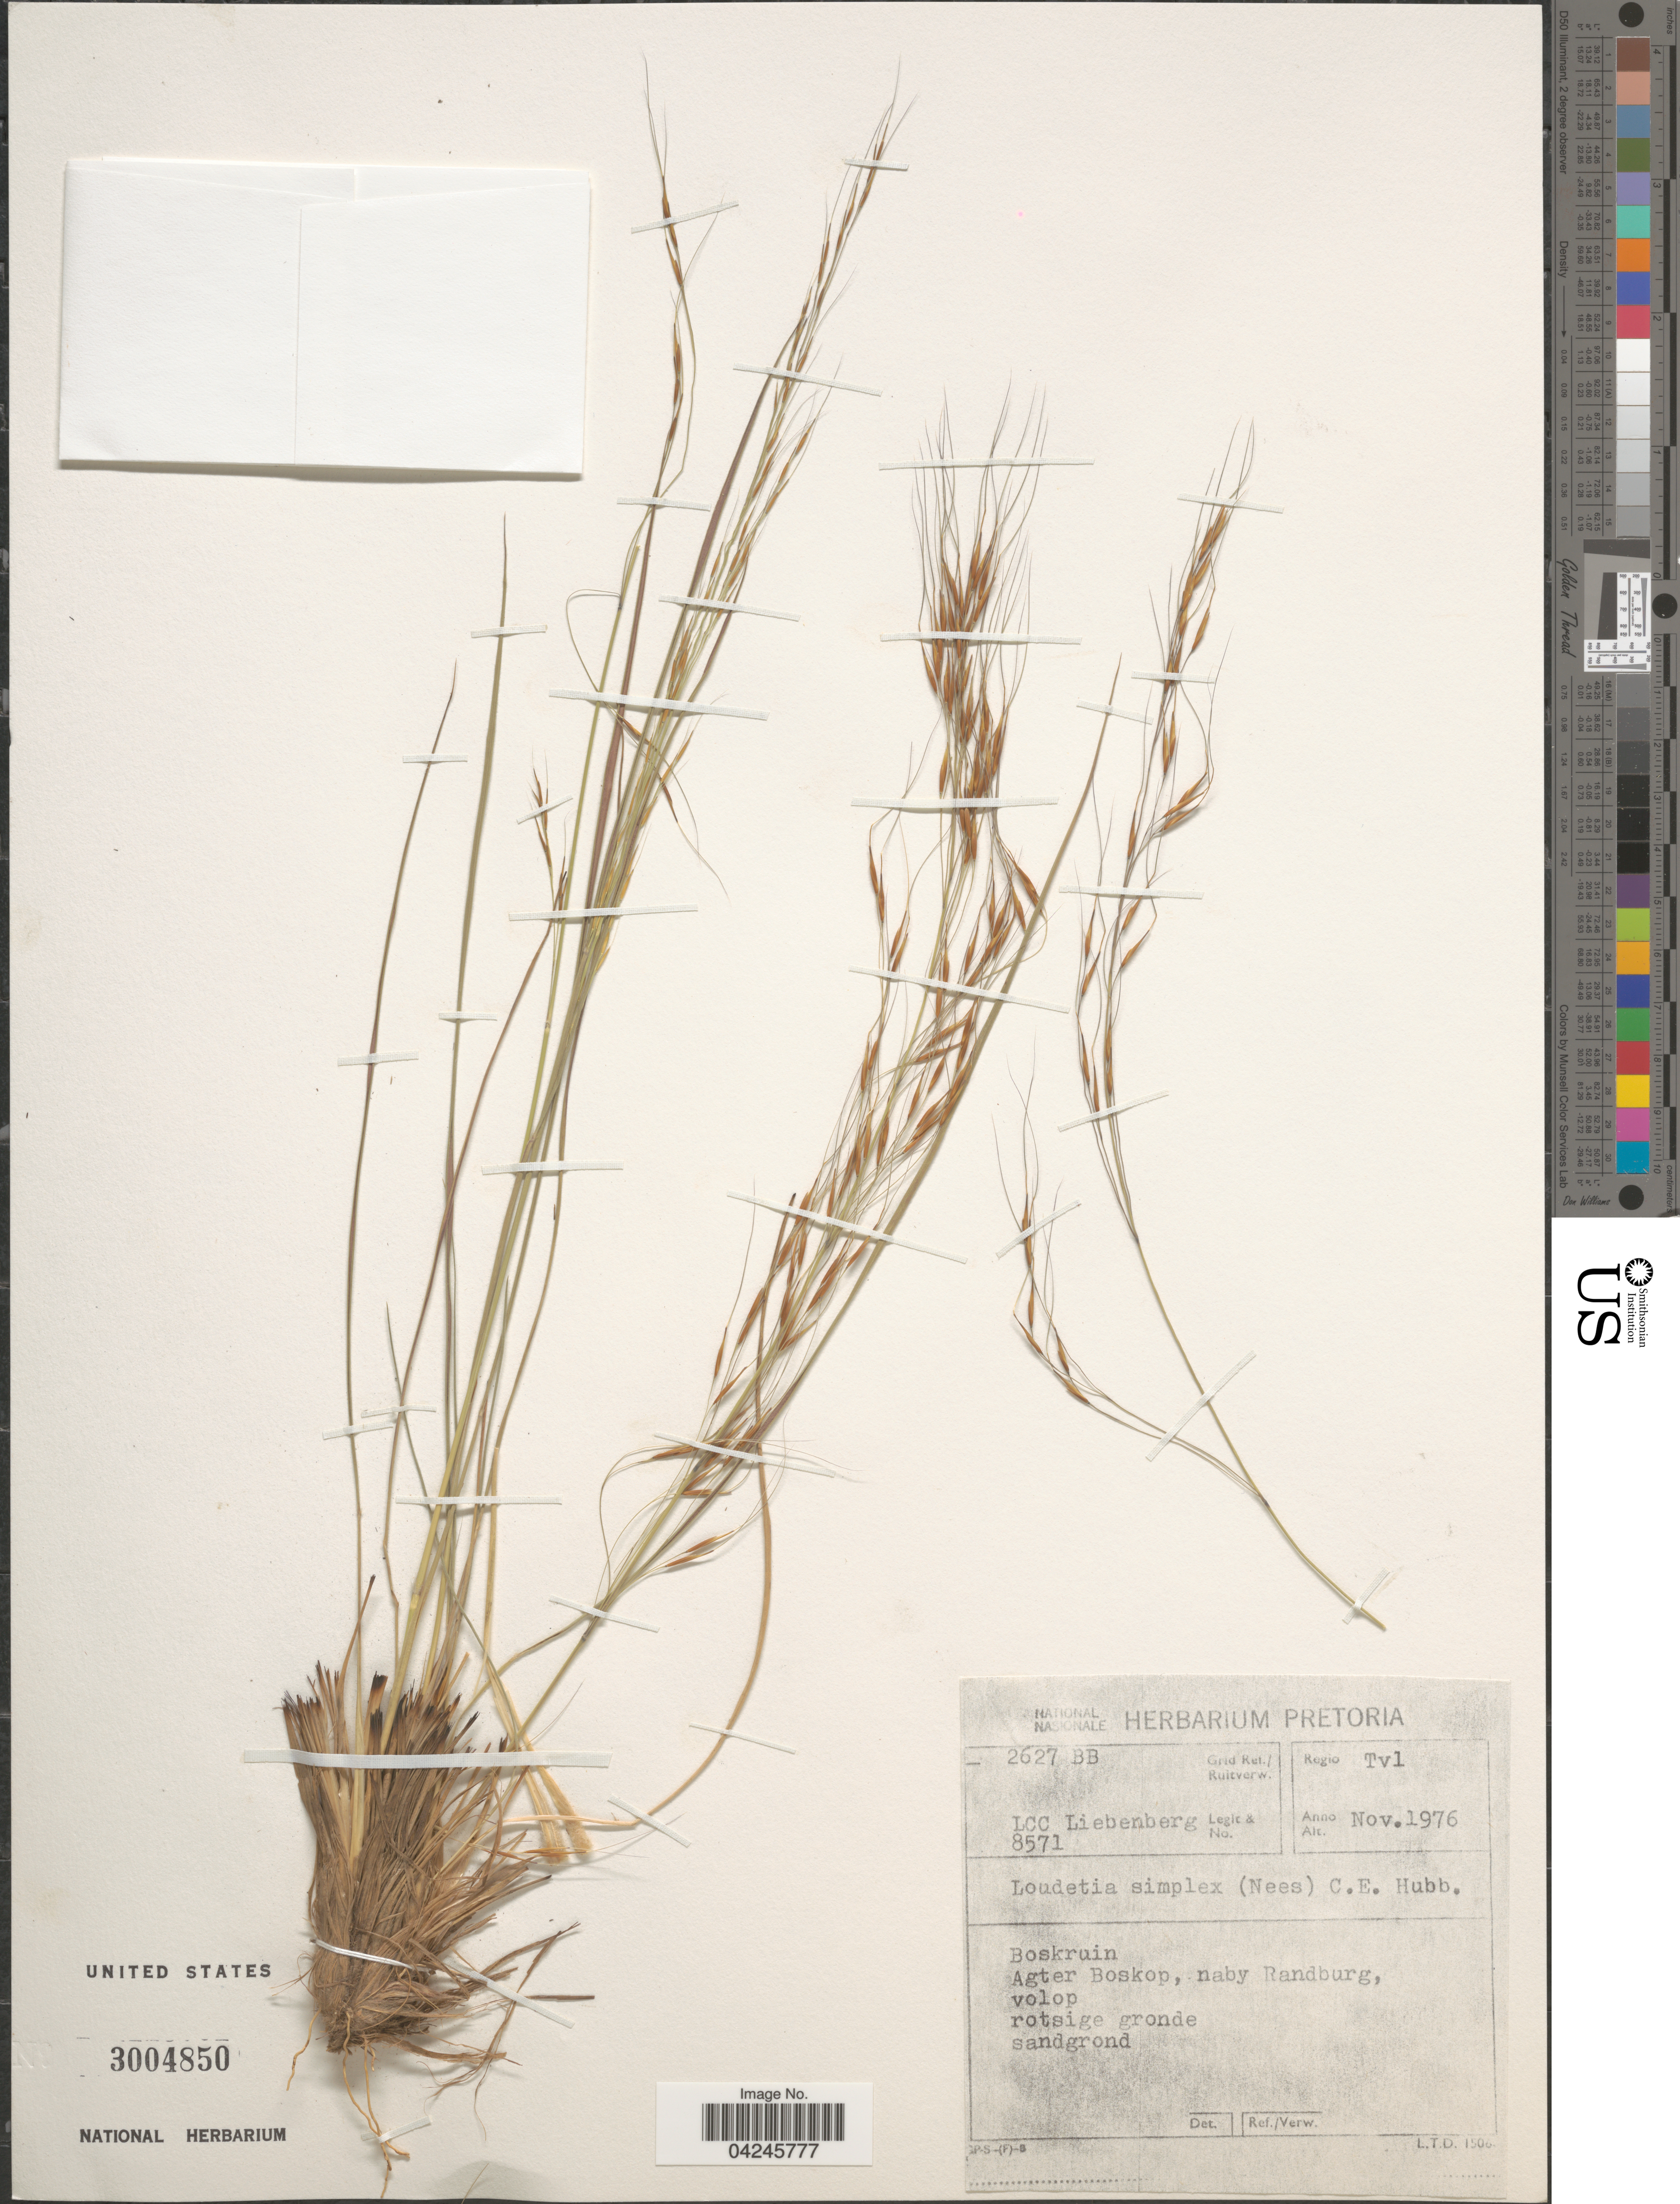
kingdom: Plantae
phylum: Tracheophyta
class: Liliopsida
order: Poales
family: Poaceae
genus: Loudetia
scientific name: Loudetia simplex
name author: (Nees) C.E. Hubb.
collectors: L. Liebenberg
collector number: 8571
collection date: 1976-11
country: South Africa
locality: Grid Ref./ Ruitverw. 2627 BB. Regio Tvl. Boskruin. Agter Boskop, naby Randburg, volop.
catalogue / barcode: US 3004850